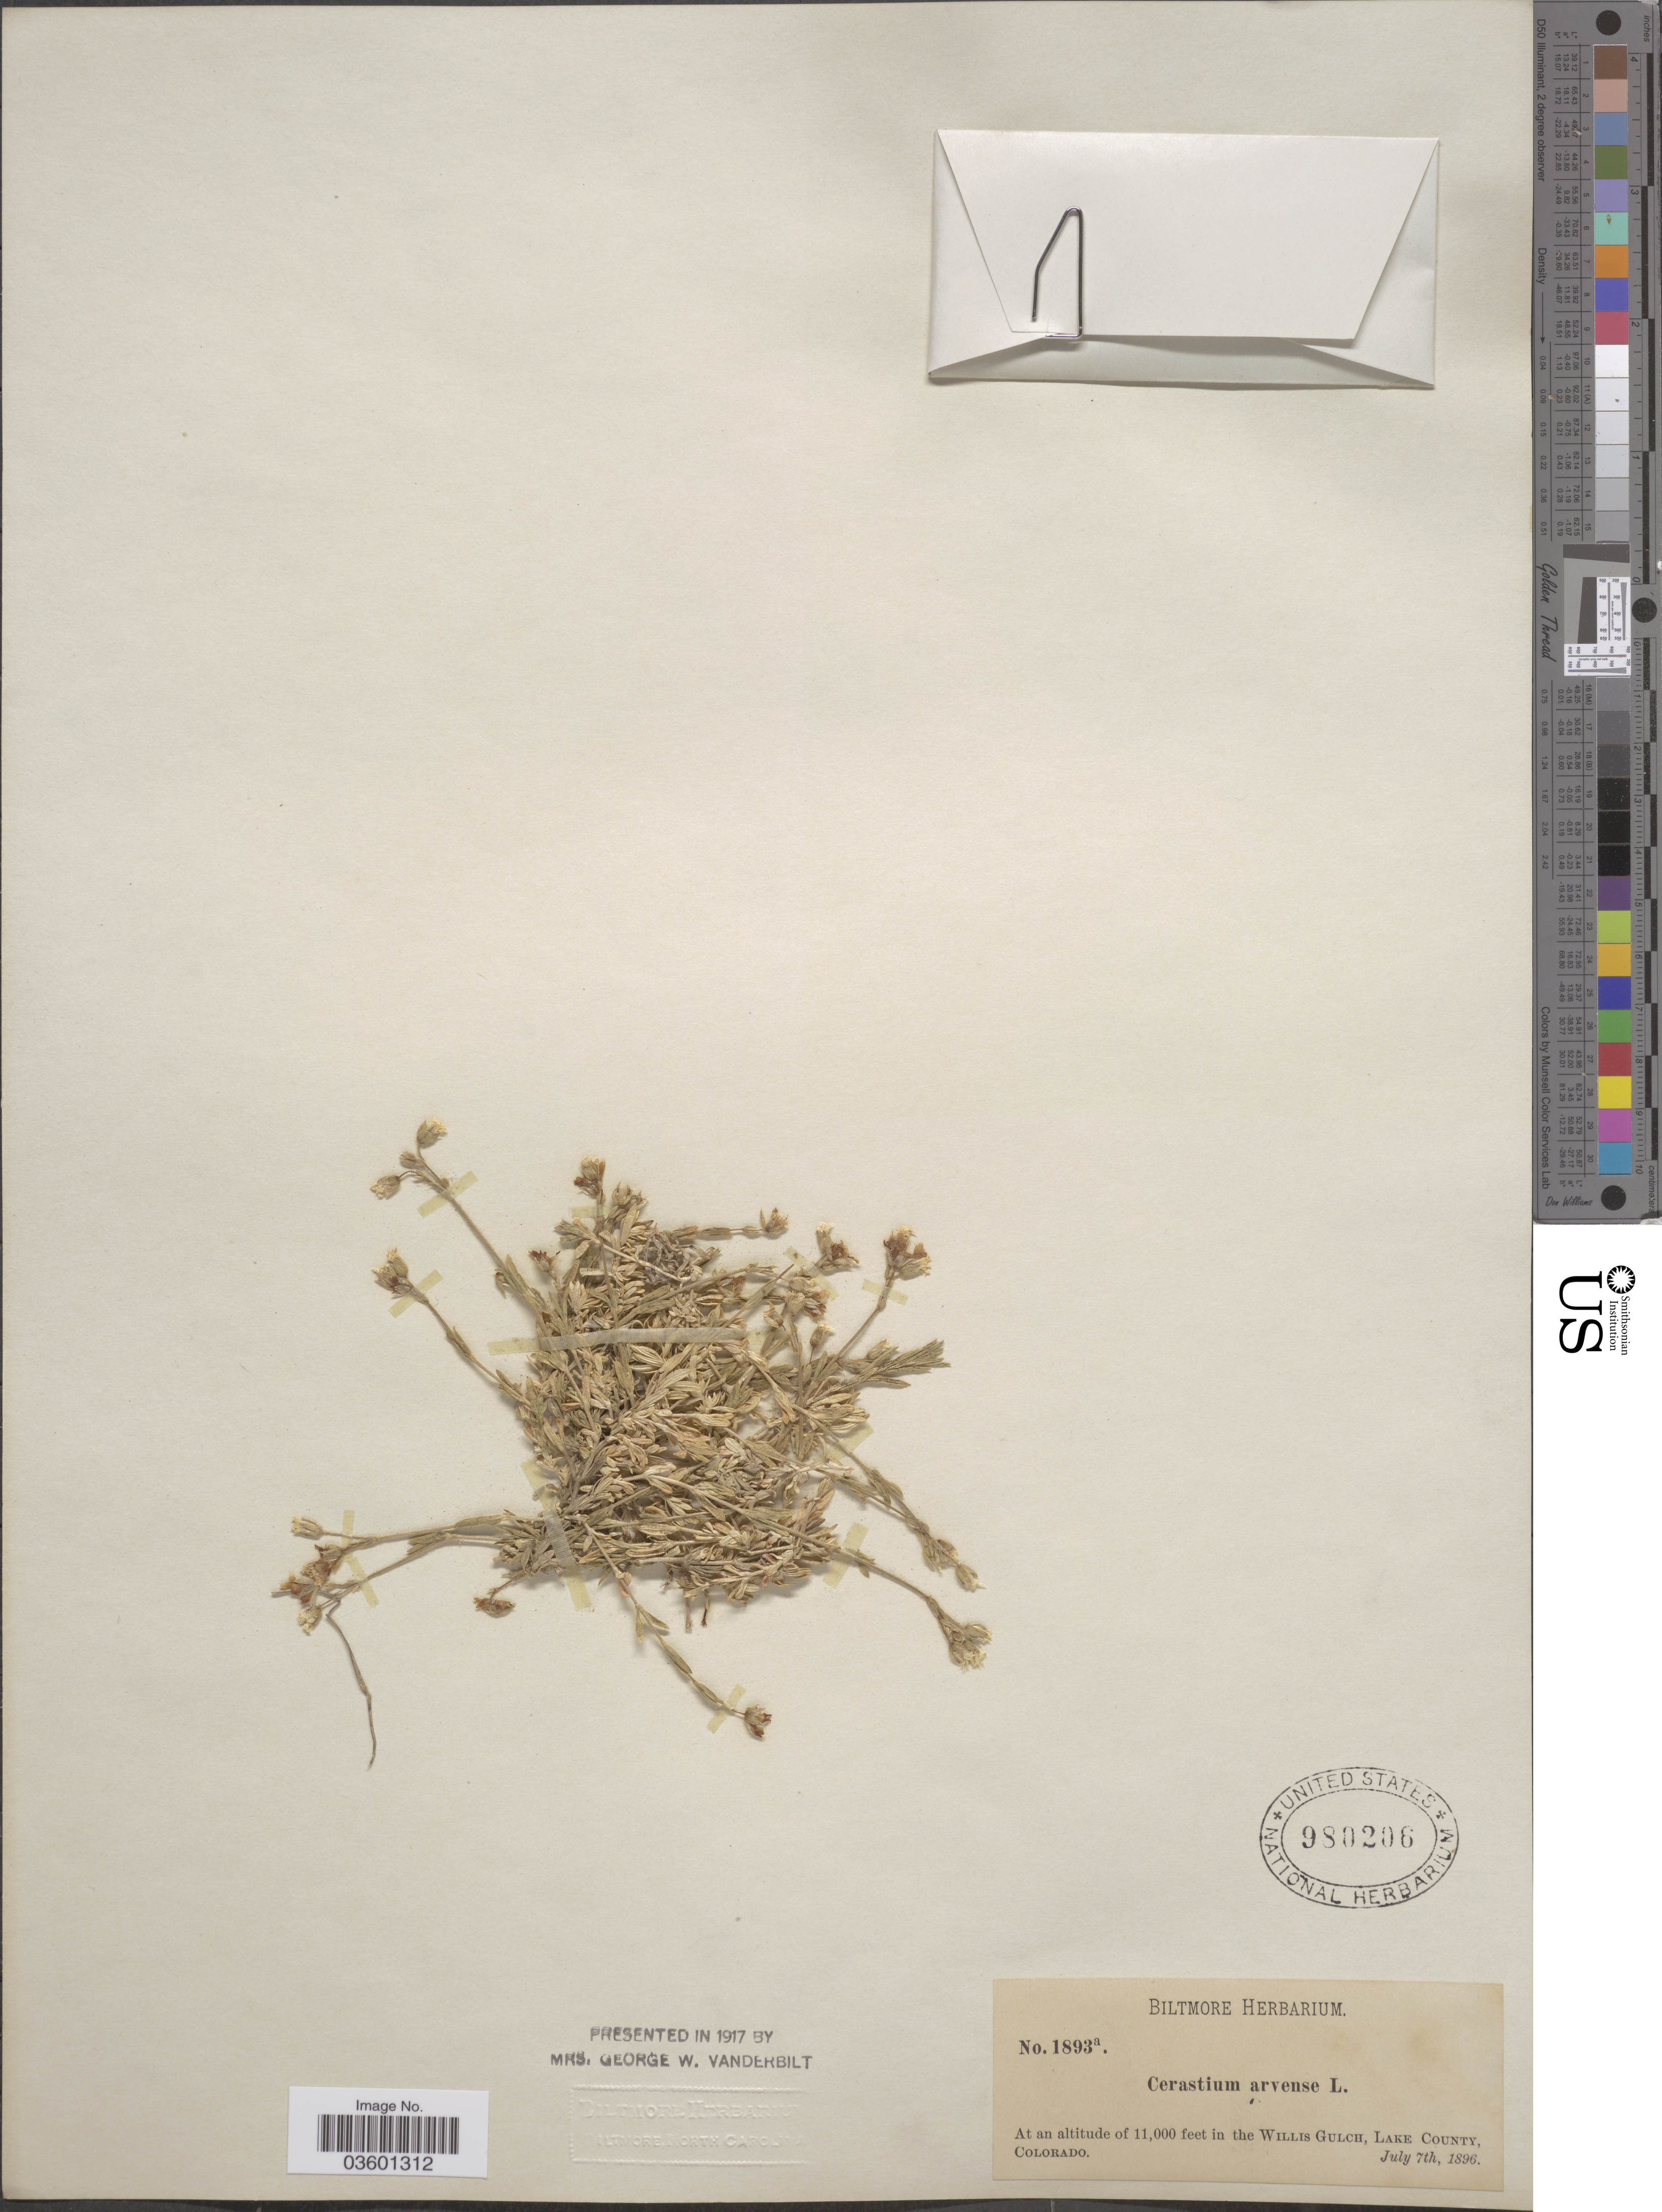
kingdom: Plantae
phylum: Tracheophyta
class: Magnoliopsida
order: Caryophyllales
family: Caryophyllaceae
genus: Cerastium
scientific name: Cerastium arvense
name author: L.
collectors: ex herb. Biltmore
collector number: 1893a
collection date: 1896-07-07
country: United States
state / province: Colorado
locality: In the Willis Gulch, Lake County.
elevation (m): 3353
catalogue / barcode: US 980206